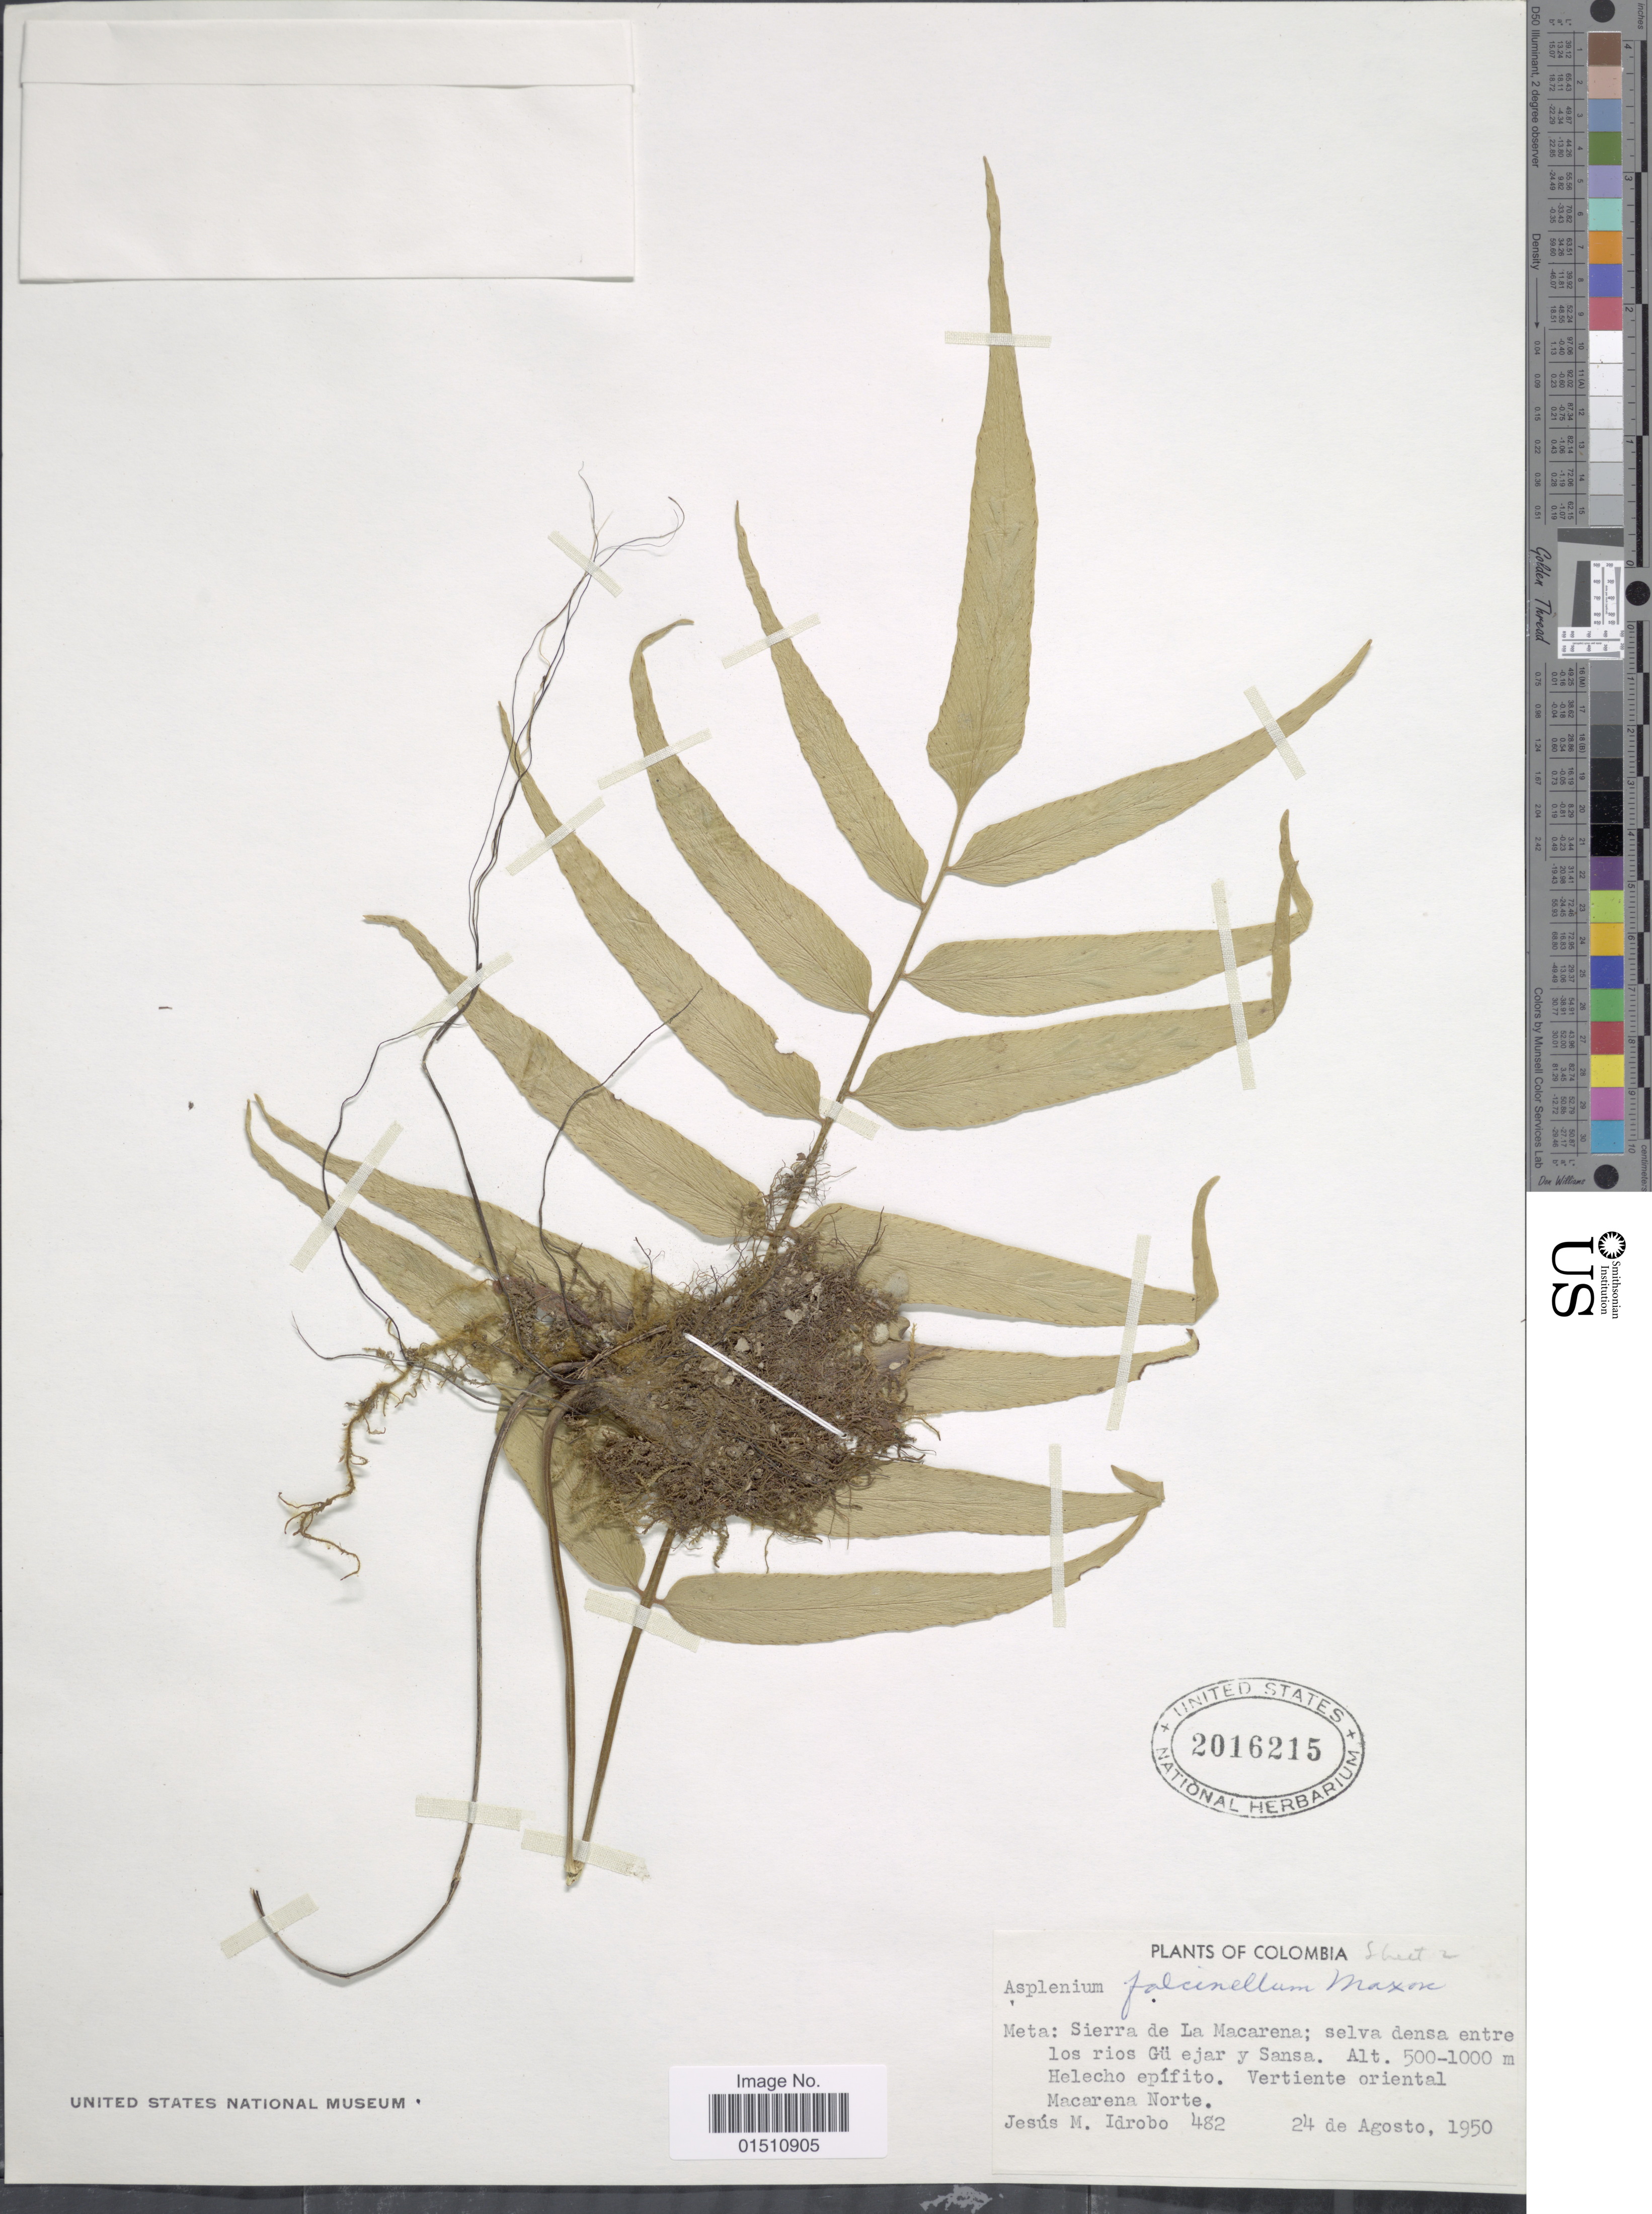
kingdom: Plantae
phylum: Tracheophyta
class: Polypodiopsida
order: Polypodiales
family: Aspleniaceae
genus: Asplenium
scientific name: Asplenium falcinellum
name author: Maxon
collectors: J. M. Idrobo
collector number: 482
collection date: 1950-08-24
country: Colombia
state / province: Meta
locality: Colombia, Sierra de La Macarena; selva densa entre los rios Gü ejar y Sansa.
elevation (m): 500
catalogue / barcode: US 2016215